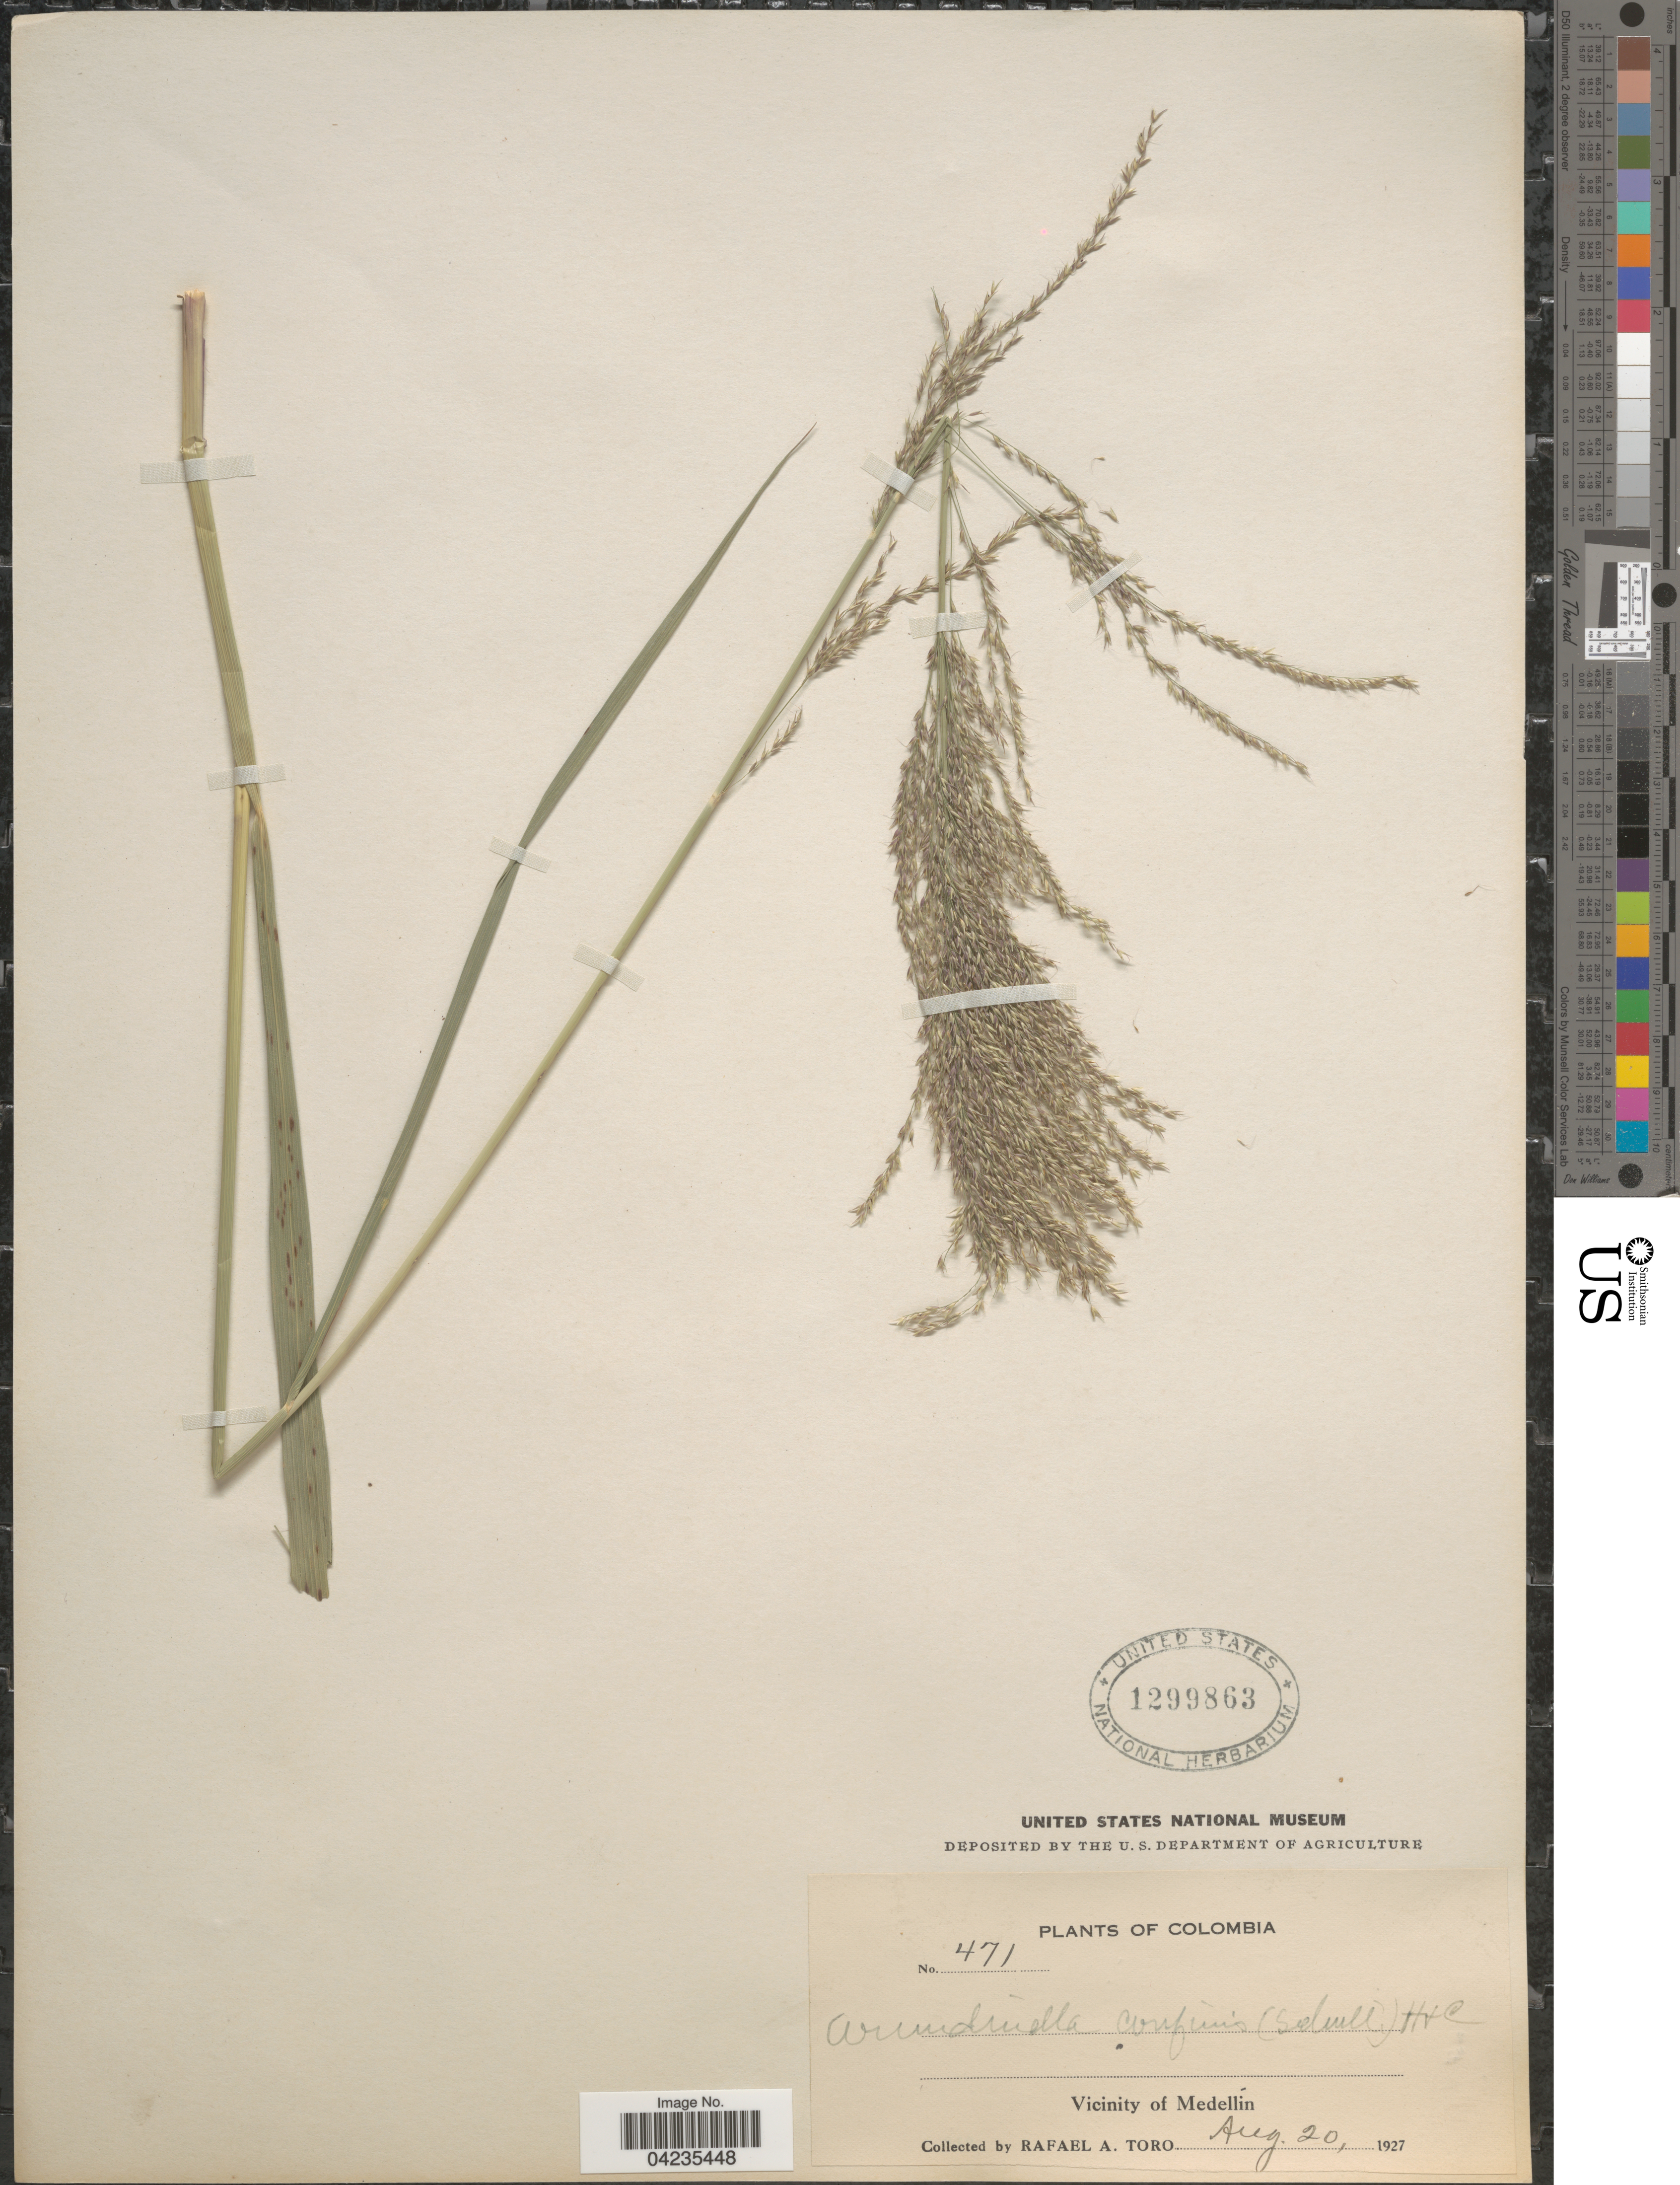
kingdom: Plantae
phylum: Tracheophyta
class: Liliopsida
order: Poales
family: Poaceae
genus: Arundinella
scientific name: Arundinella hispida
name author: (Humb. & Bonpl. ex Willd.) Kuntze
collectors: R. A. Toro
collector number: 471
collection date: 1927-08-20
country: Colombia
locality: Vicinity of Medellín.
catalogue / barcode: US 1299863